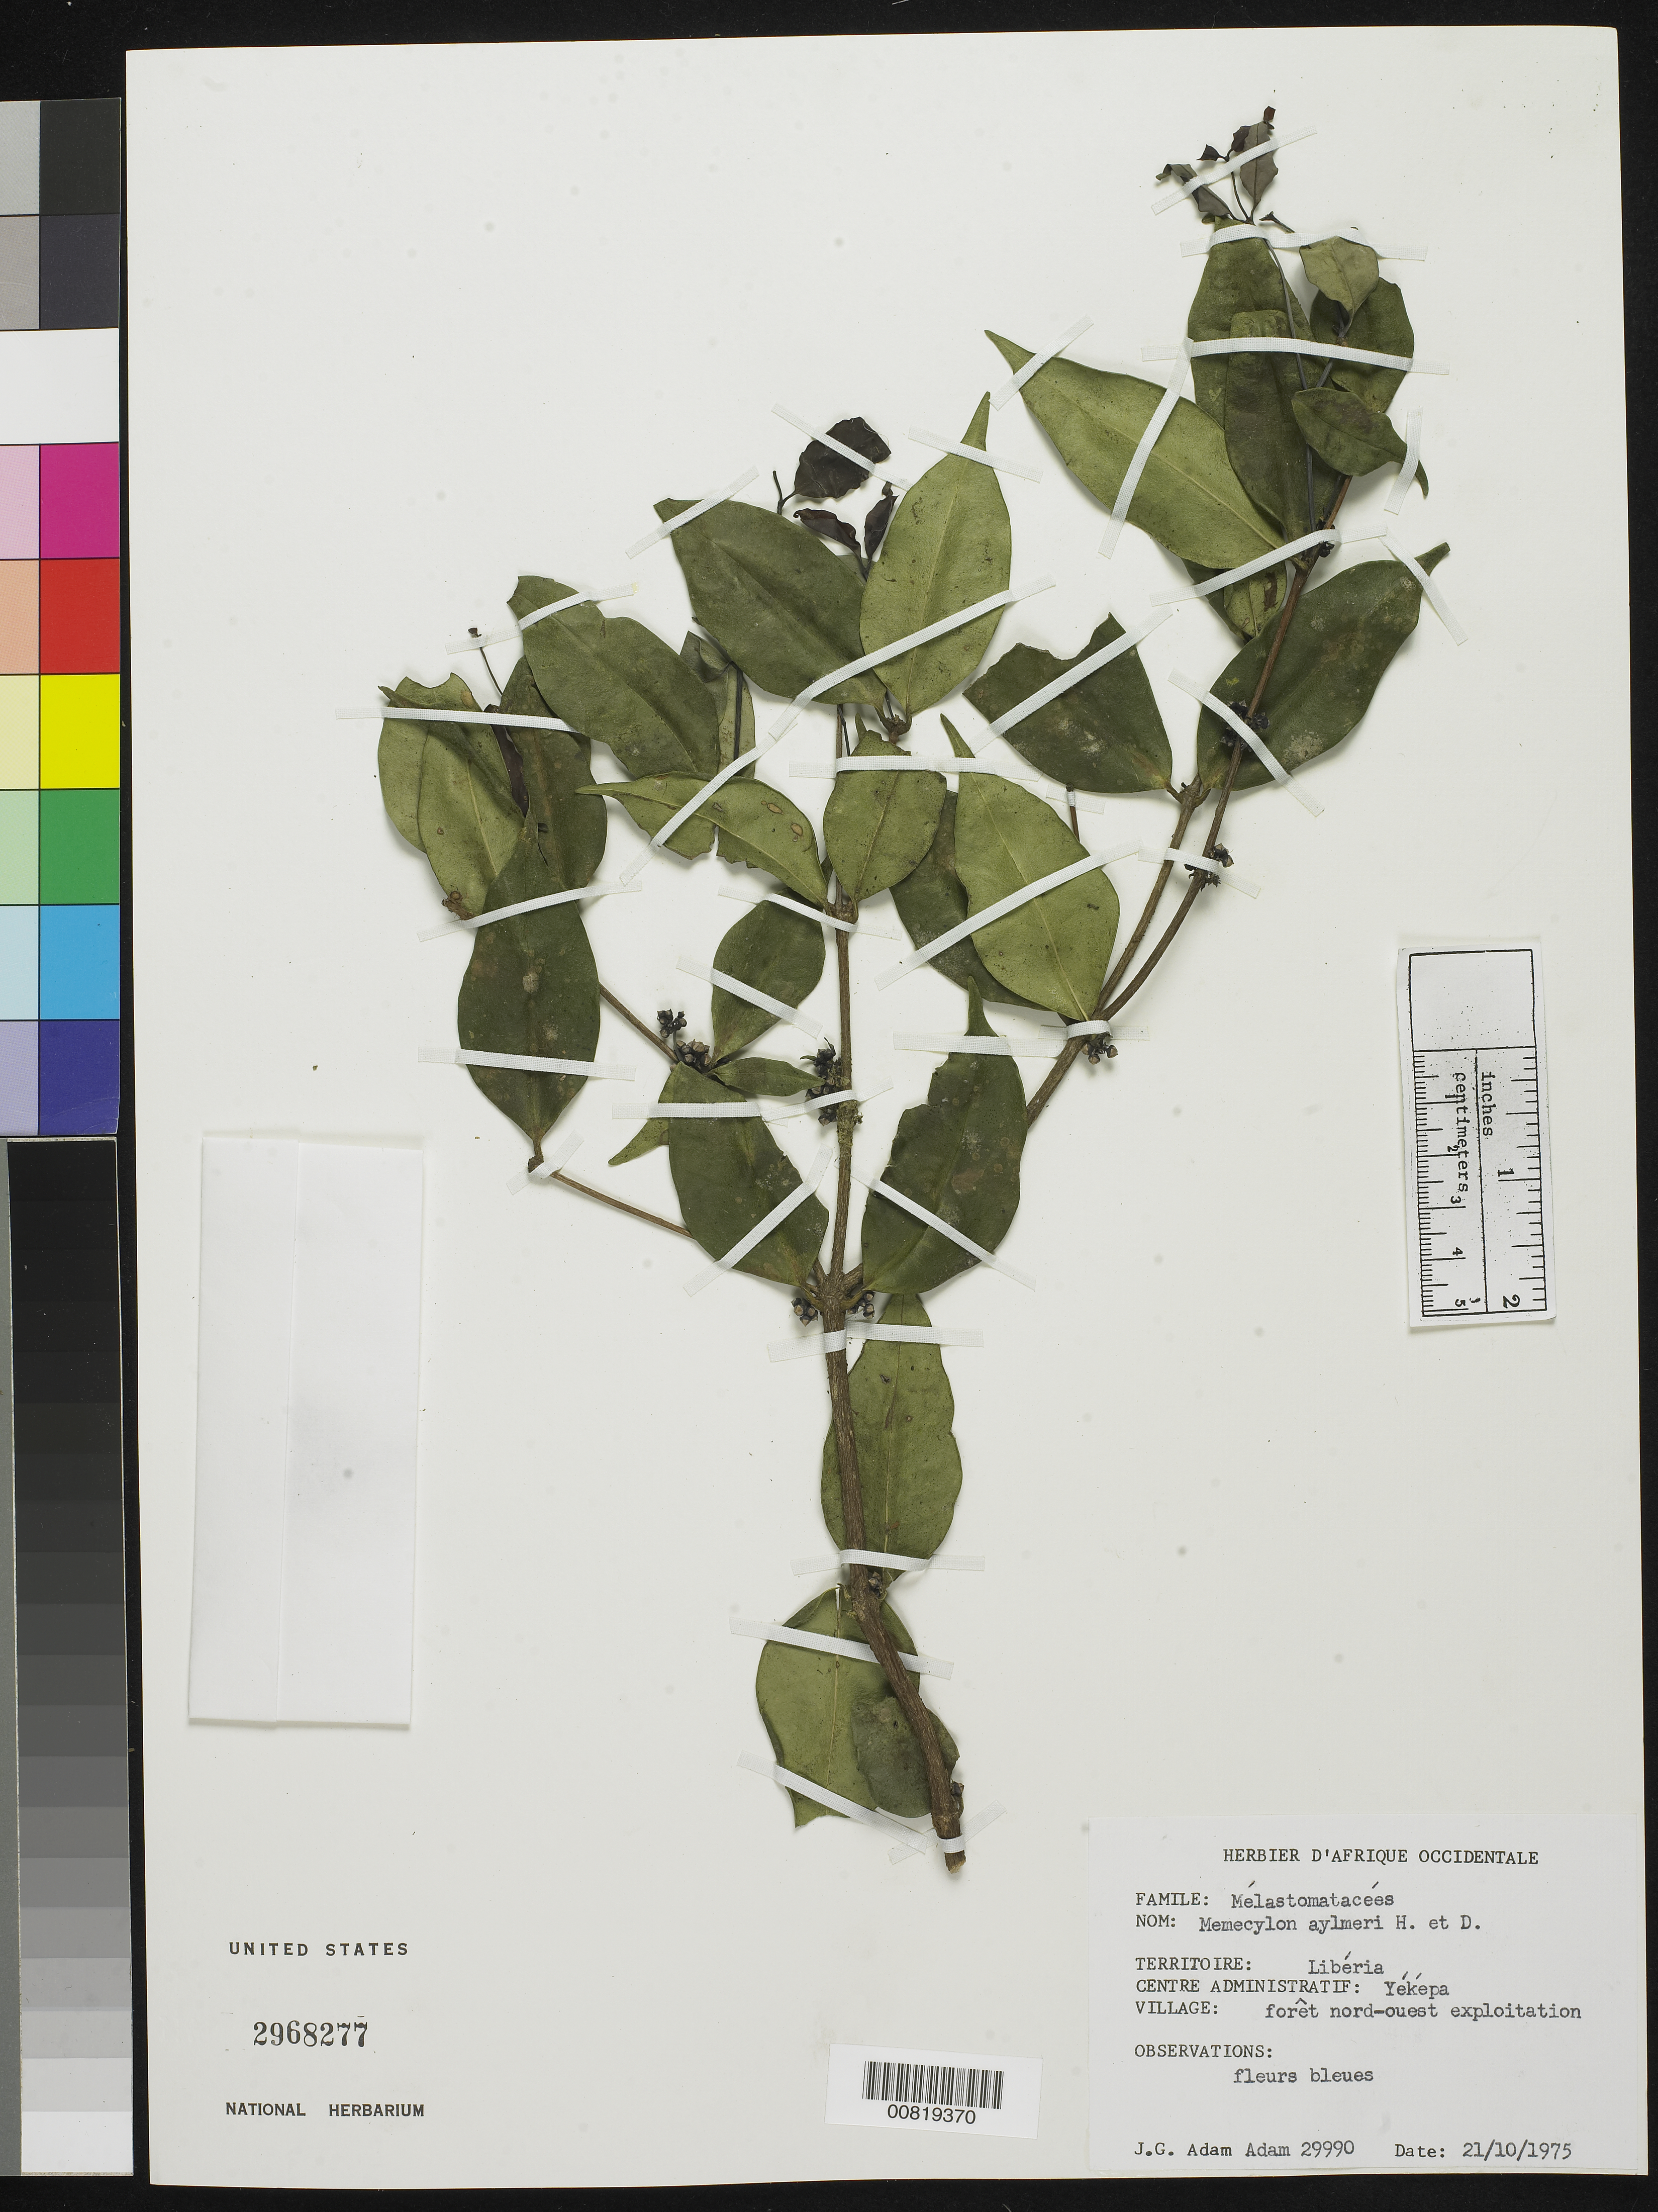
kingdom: Plantae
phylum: Tracheophyta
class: Magnoliopsida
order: Myrtales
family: Melastomataceae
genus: Memecylon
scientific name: Memecylon aylmeri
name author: Hutch. & Dalziel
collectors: J. Adam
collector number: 29990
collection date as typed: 21 Oct 1975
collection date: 1975-10-21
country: Liberia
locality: Yéképa, NW exploitation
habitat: Forest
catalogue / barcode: US 2968277